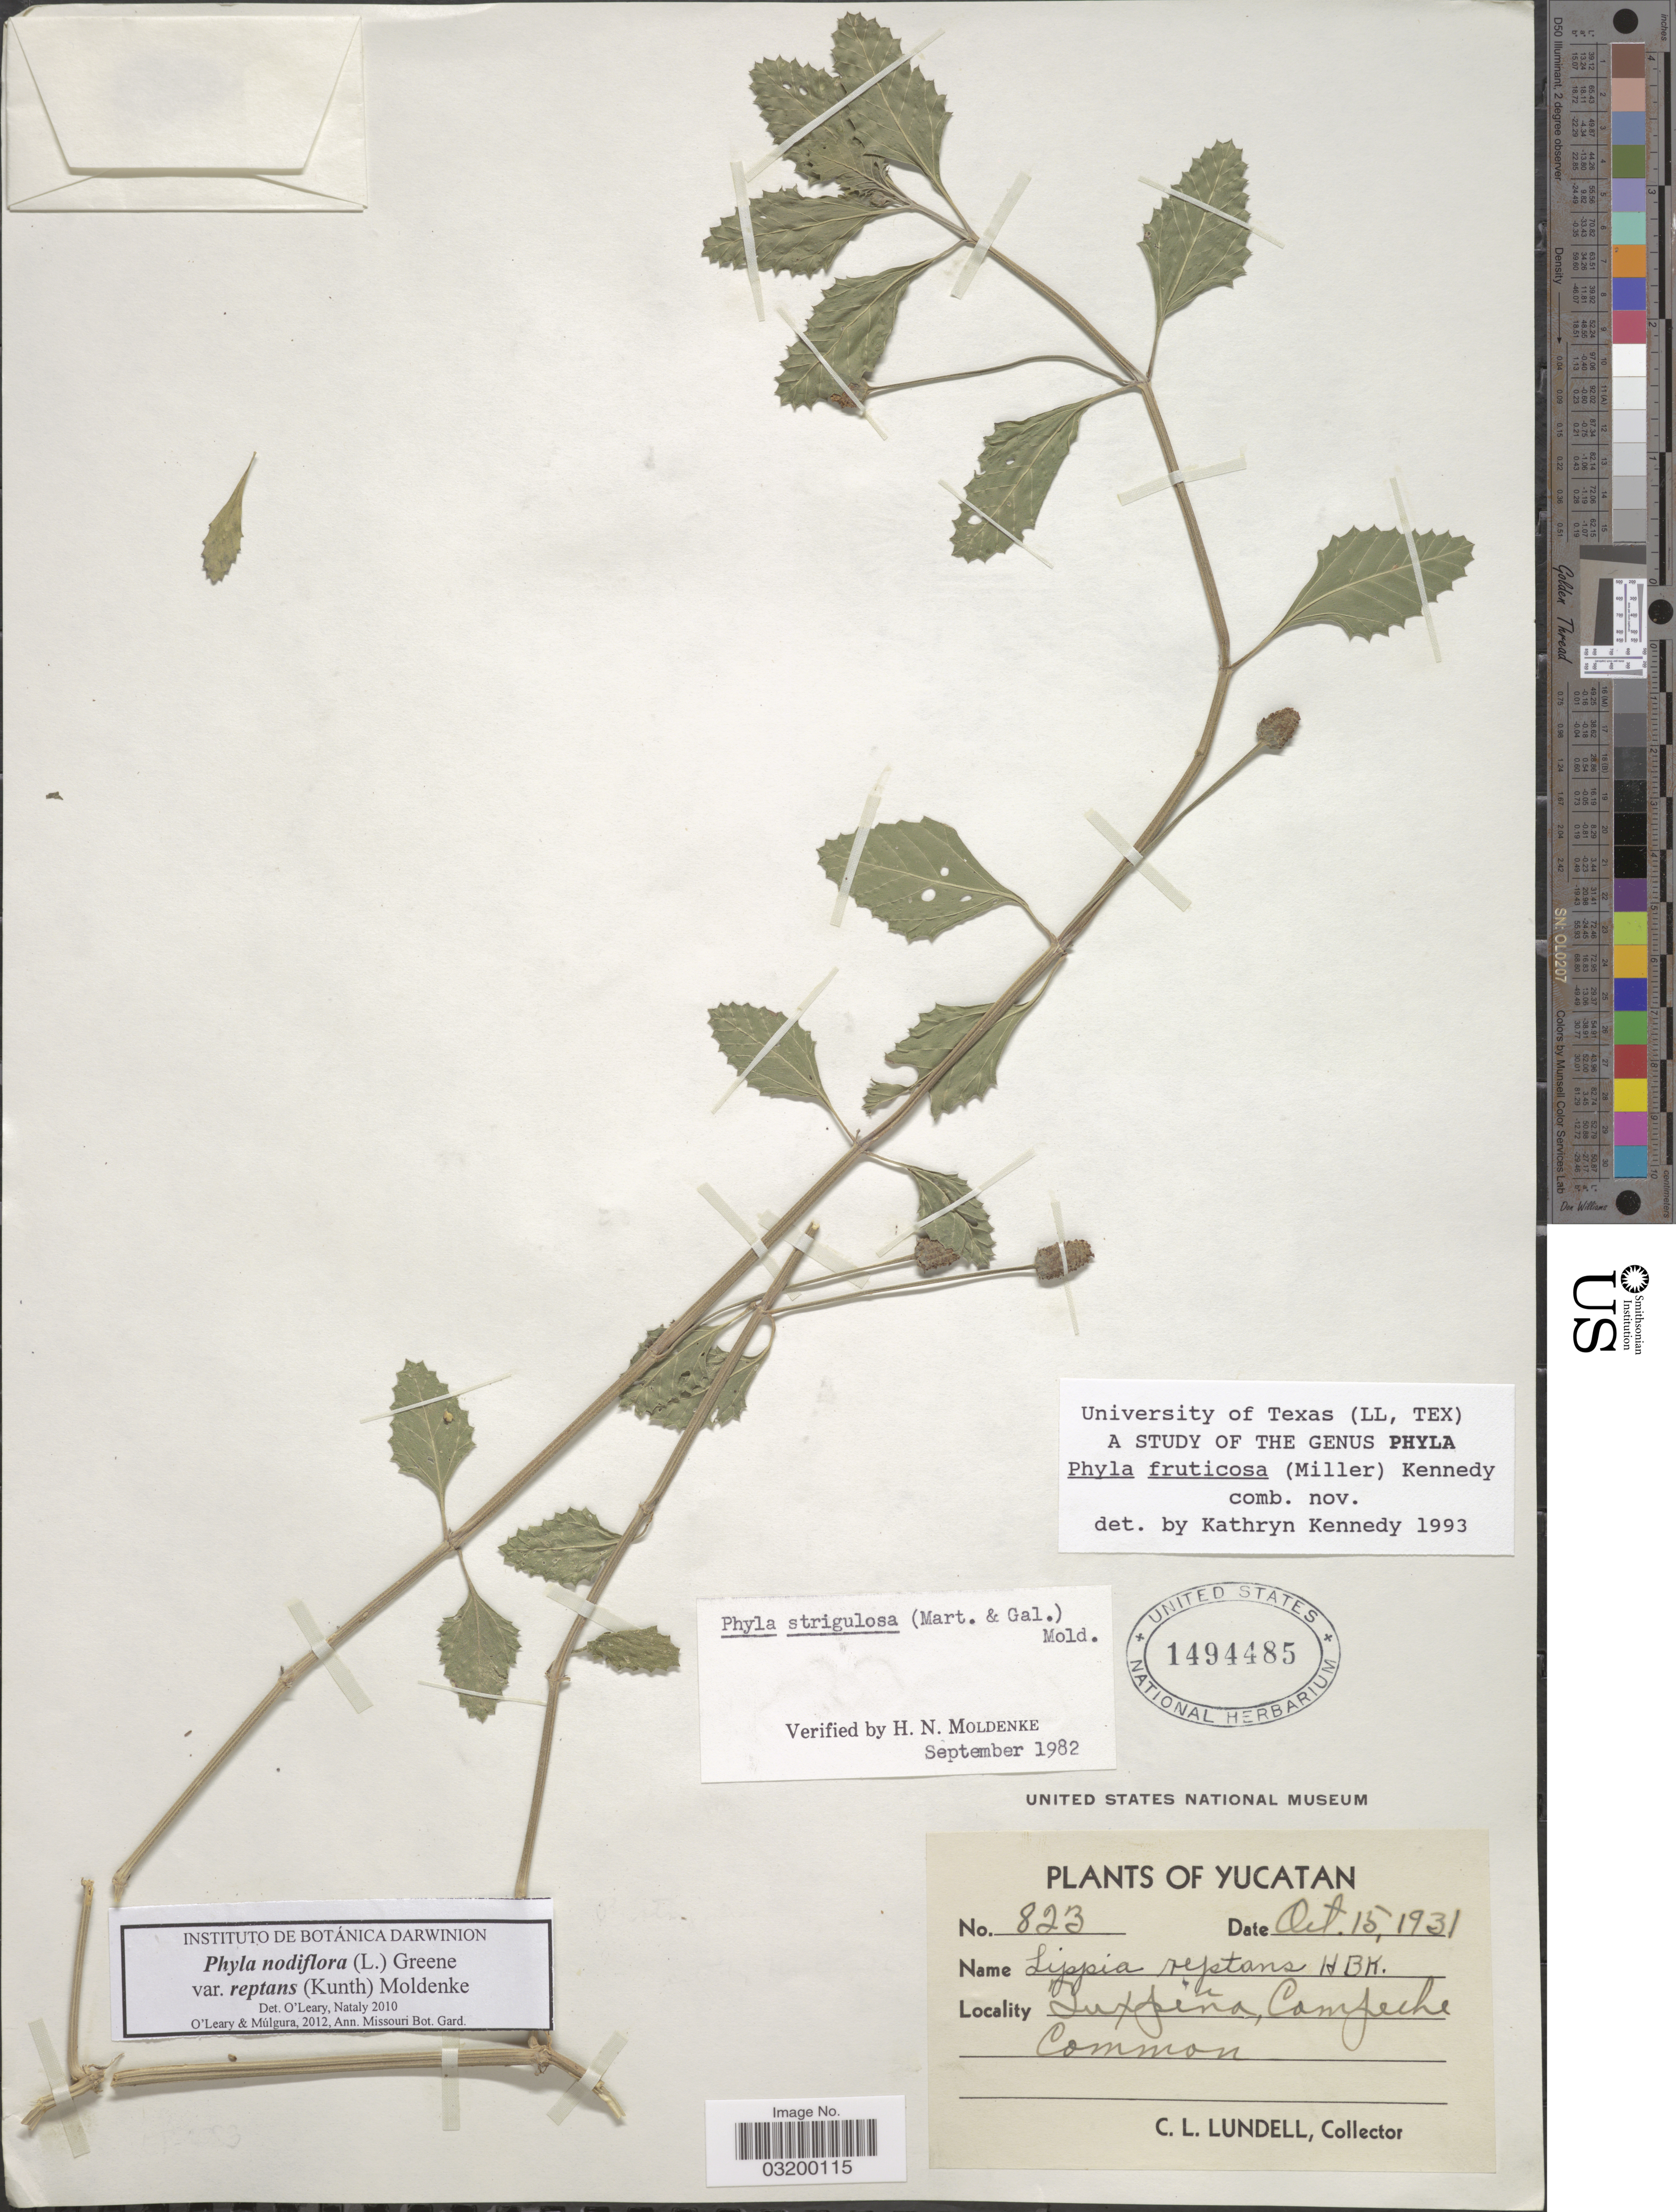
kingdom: Plantae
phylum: Tracheophyta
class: Magnoliopsida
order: Lamiales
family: Verbenaceae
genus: Phyla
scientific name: Phyla nodiflora var. reptans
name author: (Kunth) Moldenke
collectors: C. L. Lundell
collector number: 823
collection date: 1931-10-15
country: Mexico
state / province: Campeche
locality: Tuxpeña.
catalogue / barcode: US 1494485